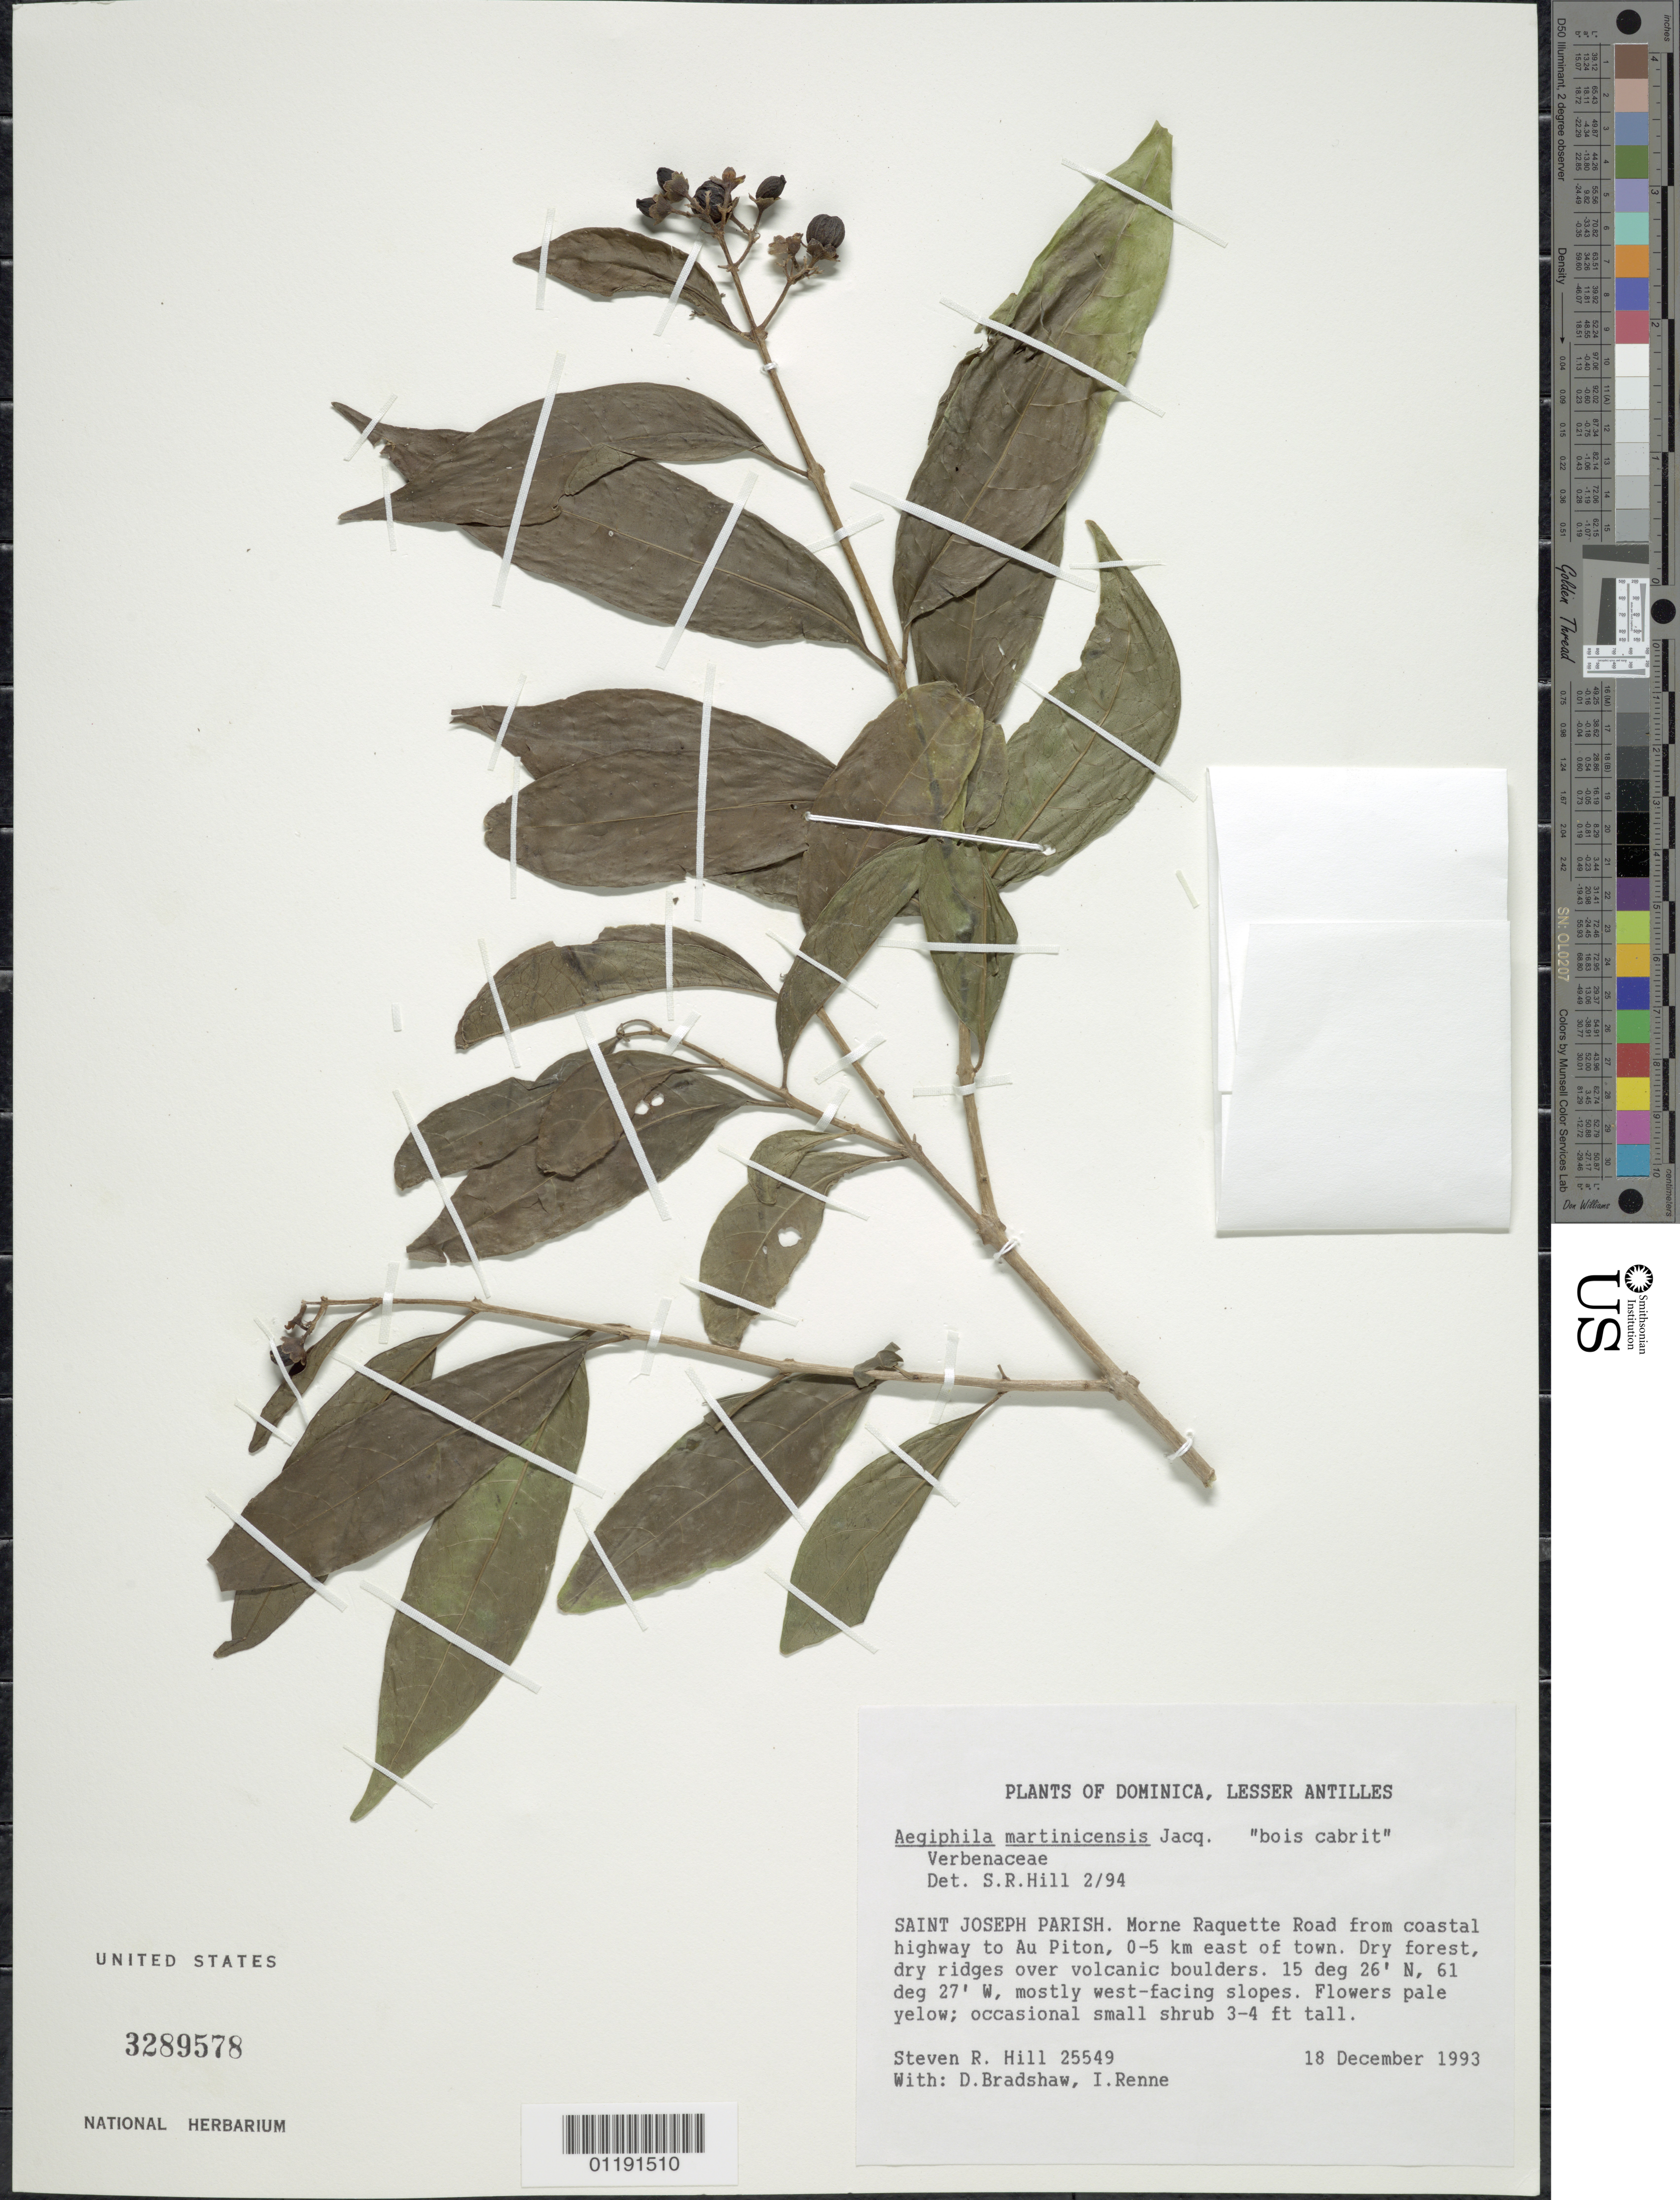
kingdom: Plantae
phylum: Tracheophyta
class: Magnoliopsida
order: Lamiales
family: Lamiaceae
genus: Aegiphila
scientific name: Aegiphila martinicensis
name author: Jacq.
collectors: S. R. Hill, D. Bradshaw & I. Renne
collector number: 25549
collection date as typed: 18 Dec 1993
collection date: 1993-12-18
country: Dominica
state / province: St. Joseph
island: Dominica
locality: Road to radio towers above Layou and St. Joseph.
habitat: Dry forest, dry ridges over volcanic boulders, mostly W-facing slopes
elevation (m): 61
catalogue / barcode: US 3289578